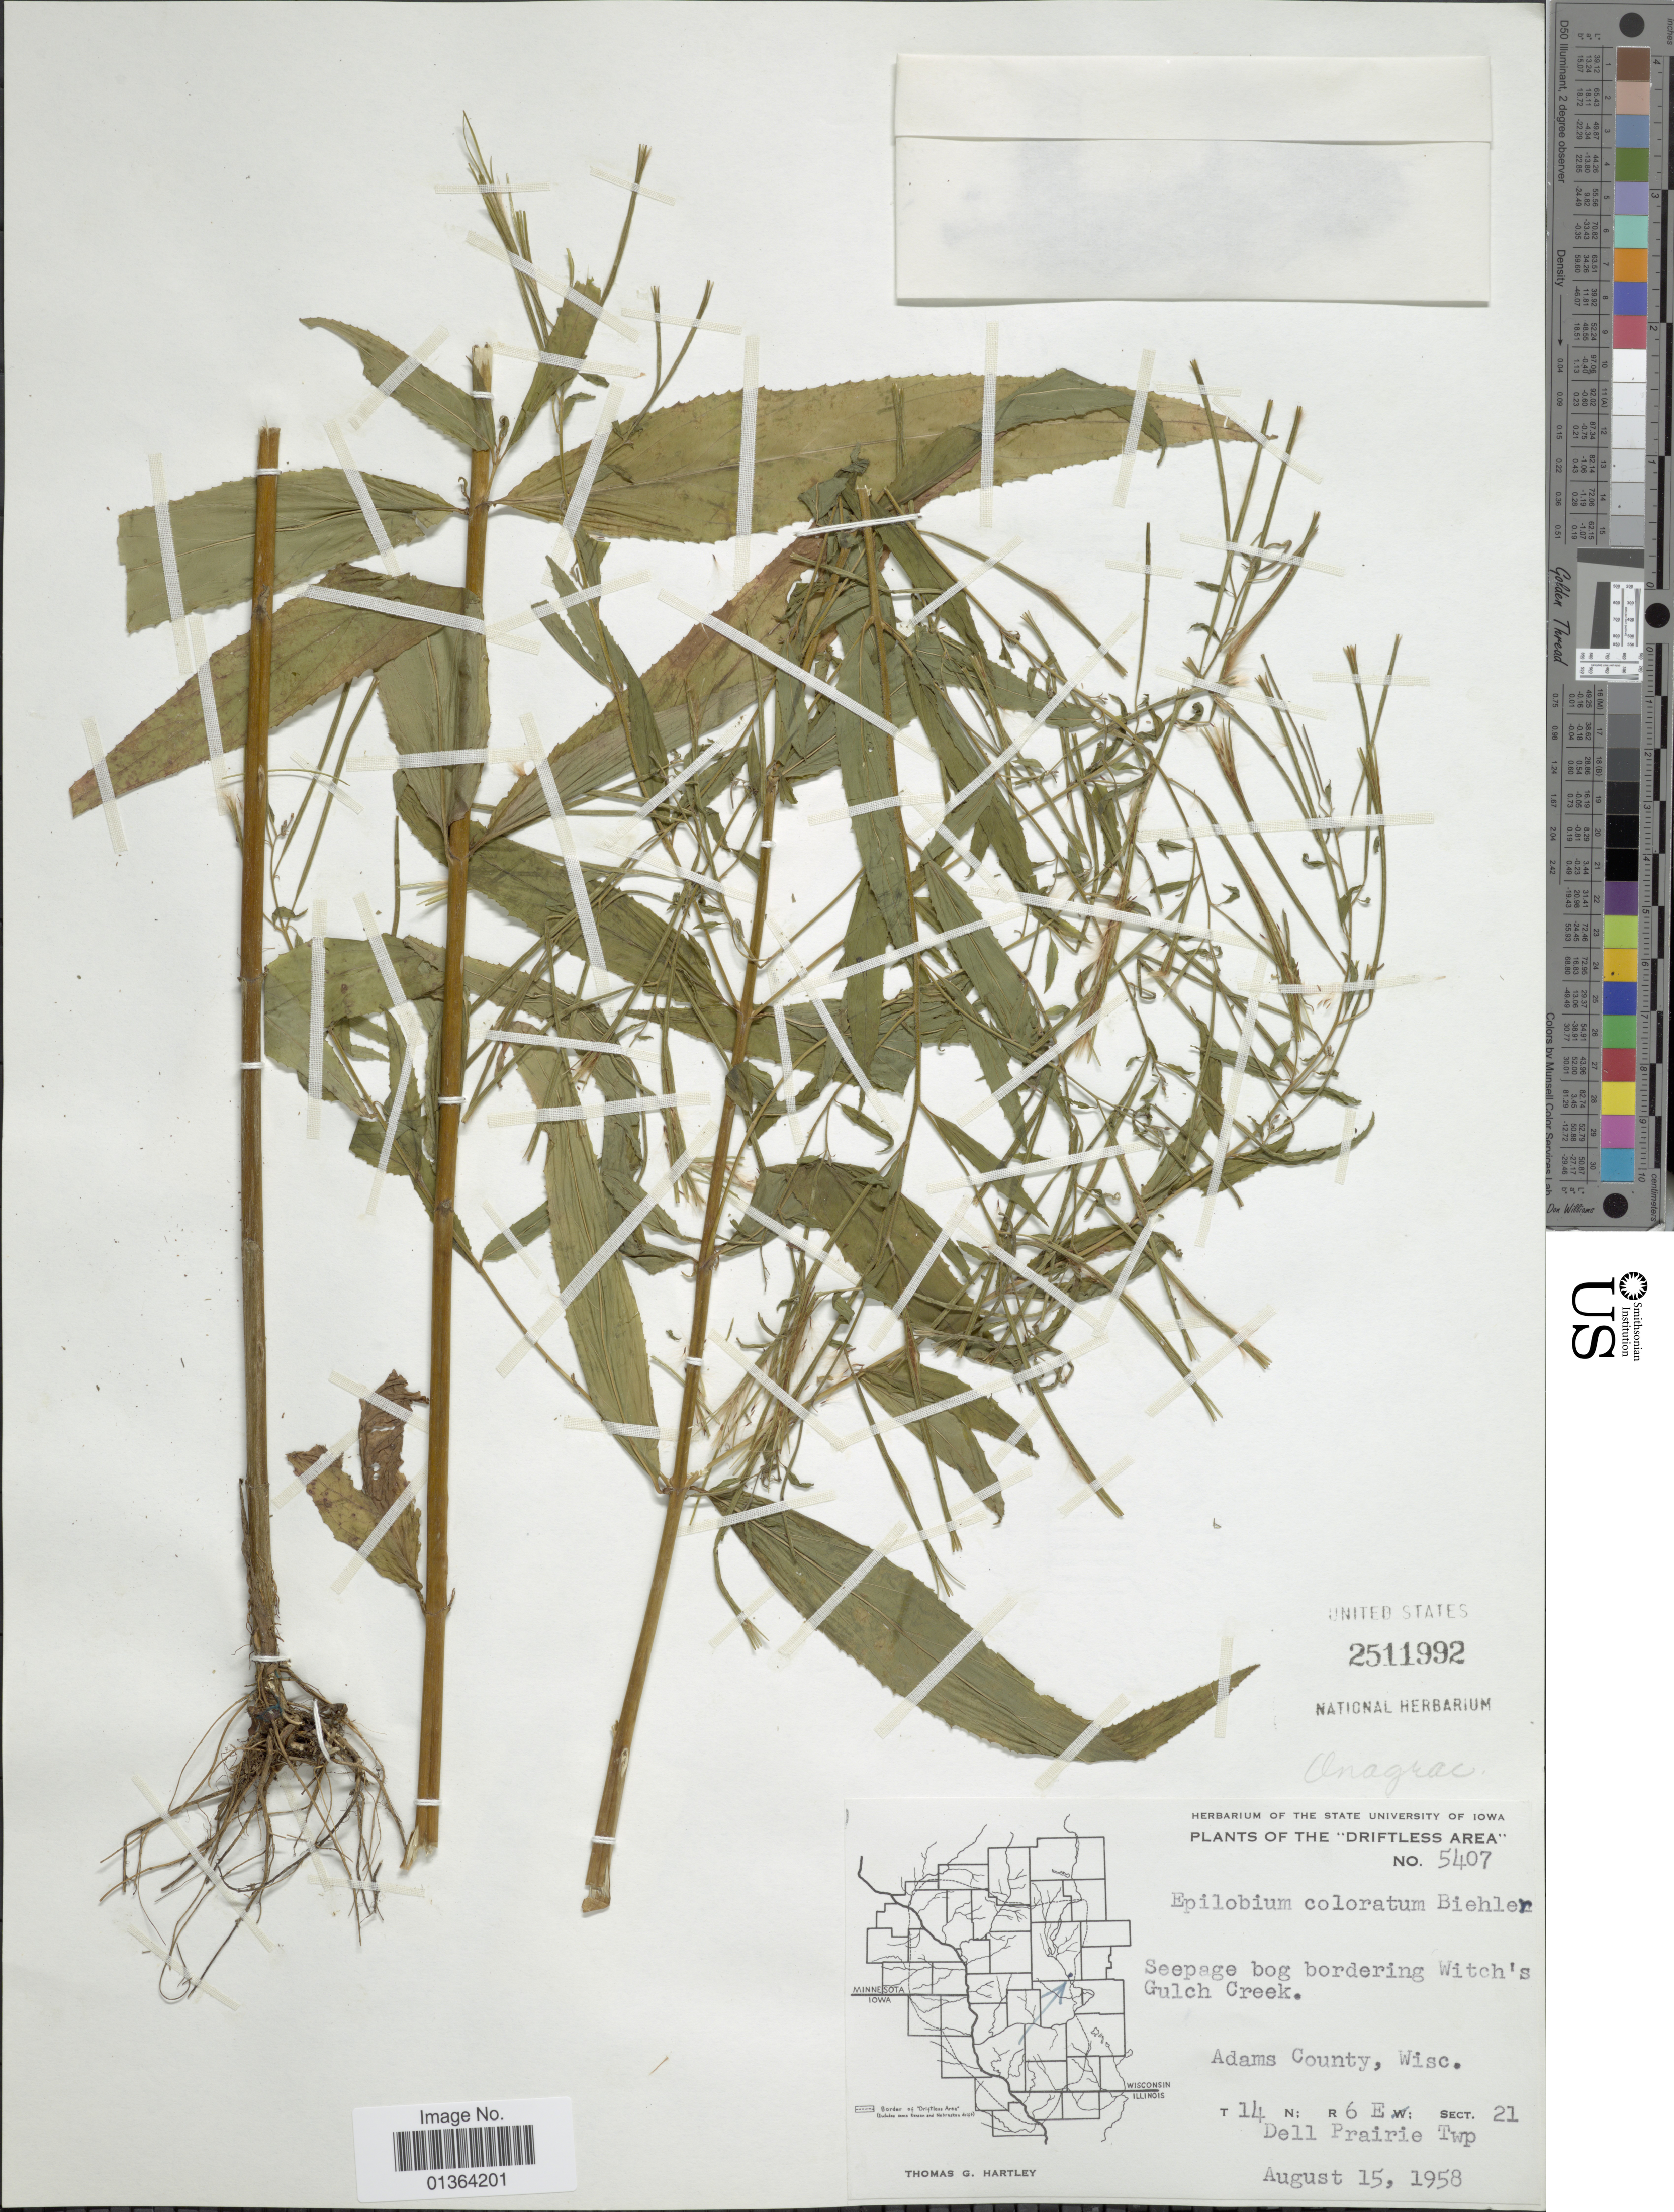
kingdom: Plantae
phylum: Tracheophyta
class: Magnoliopsida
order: Myrtales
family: Onagraceae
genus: Epilobium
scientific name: Epilobium coloratum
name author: Biehler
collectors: T. G. Hartley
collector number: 5407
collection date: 1958-08-15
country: United States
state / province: Wisconsin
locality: Seepage bog bordering Witch's Gulch Creek. Adam County.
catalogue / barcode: US 2511992